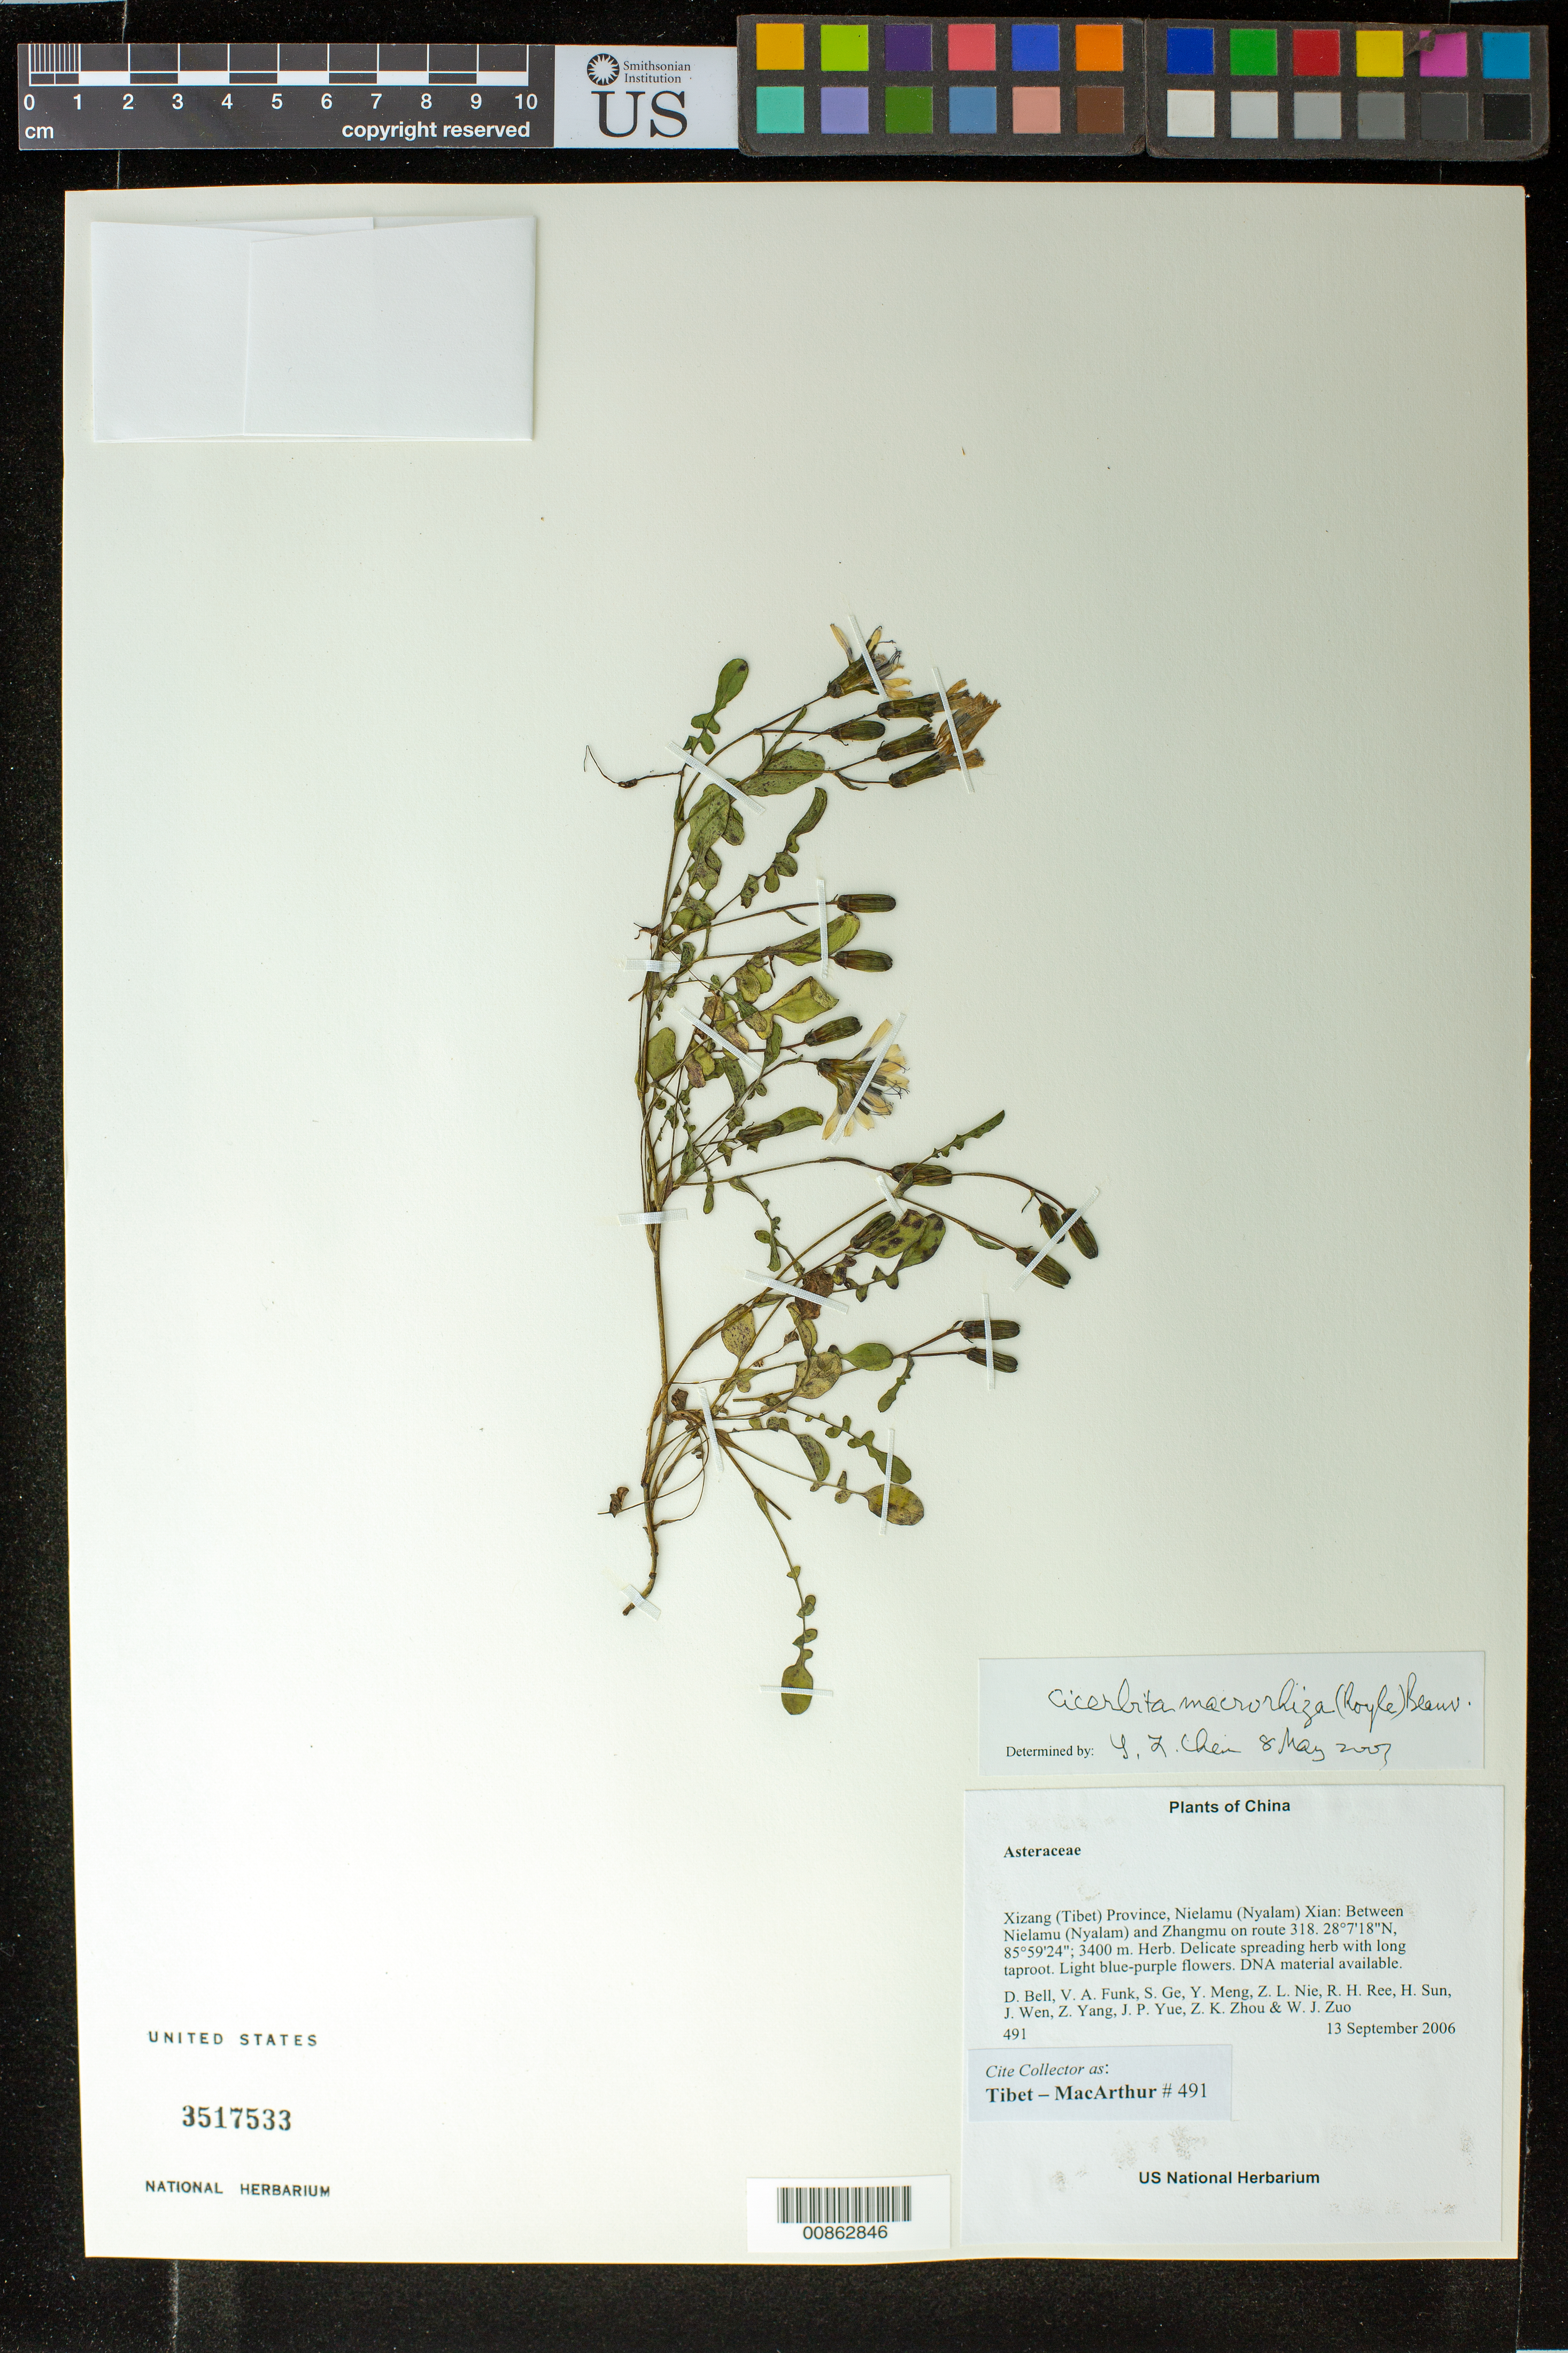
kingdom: Plantae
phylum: Tracheophyta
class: Magnoliopsida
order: Asterales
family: Asteraceae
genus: Lactuca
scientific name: Lactuca macrorhiza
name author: (Royle) Hook. f.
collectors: Tibet-MacArthur, D. A. Bell, V. Funk, S. Ge, Y. Meng, Z. Nie, R. Ree, H. Sun, J. Wen, Z. Yang, J. Yue, Z. Zhou & W. Zuo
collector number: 491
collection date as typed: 13 Sep 2006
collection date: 2006-09-13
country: China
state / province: Xizang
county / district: Nielamu (Nyalam) Xian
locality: Between Nielamu (Nyalam) and Zhangmu on route 318.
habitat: Rocky slopes, cliff bases and disturbed areas beside road.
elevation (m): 3400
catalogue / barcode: US 3517533